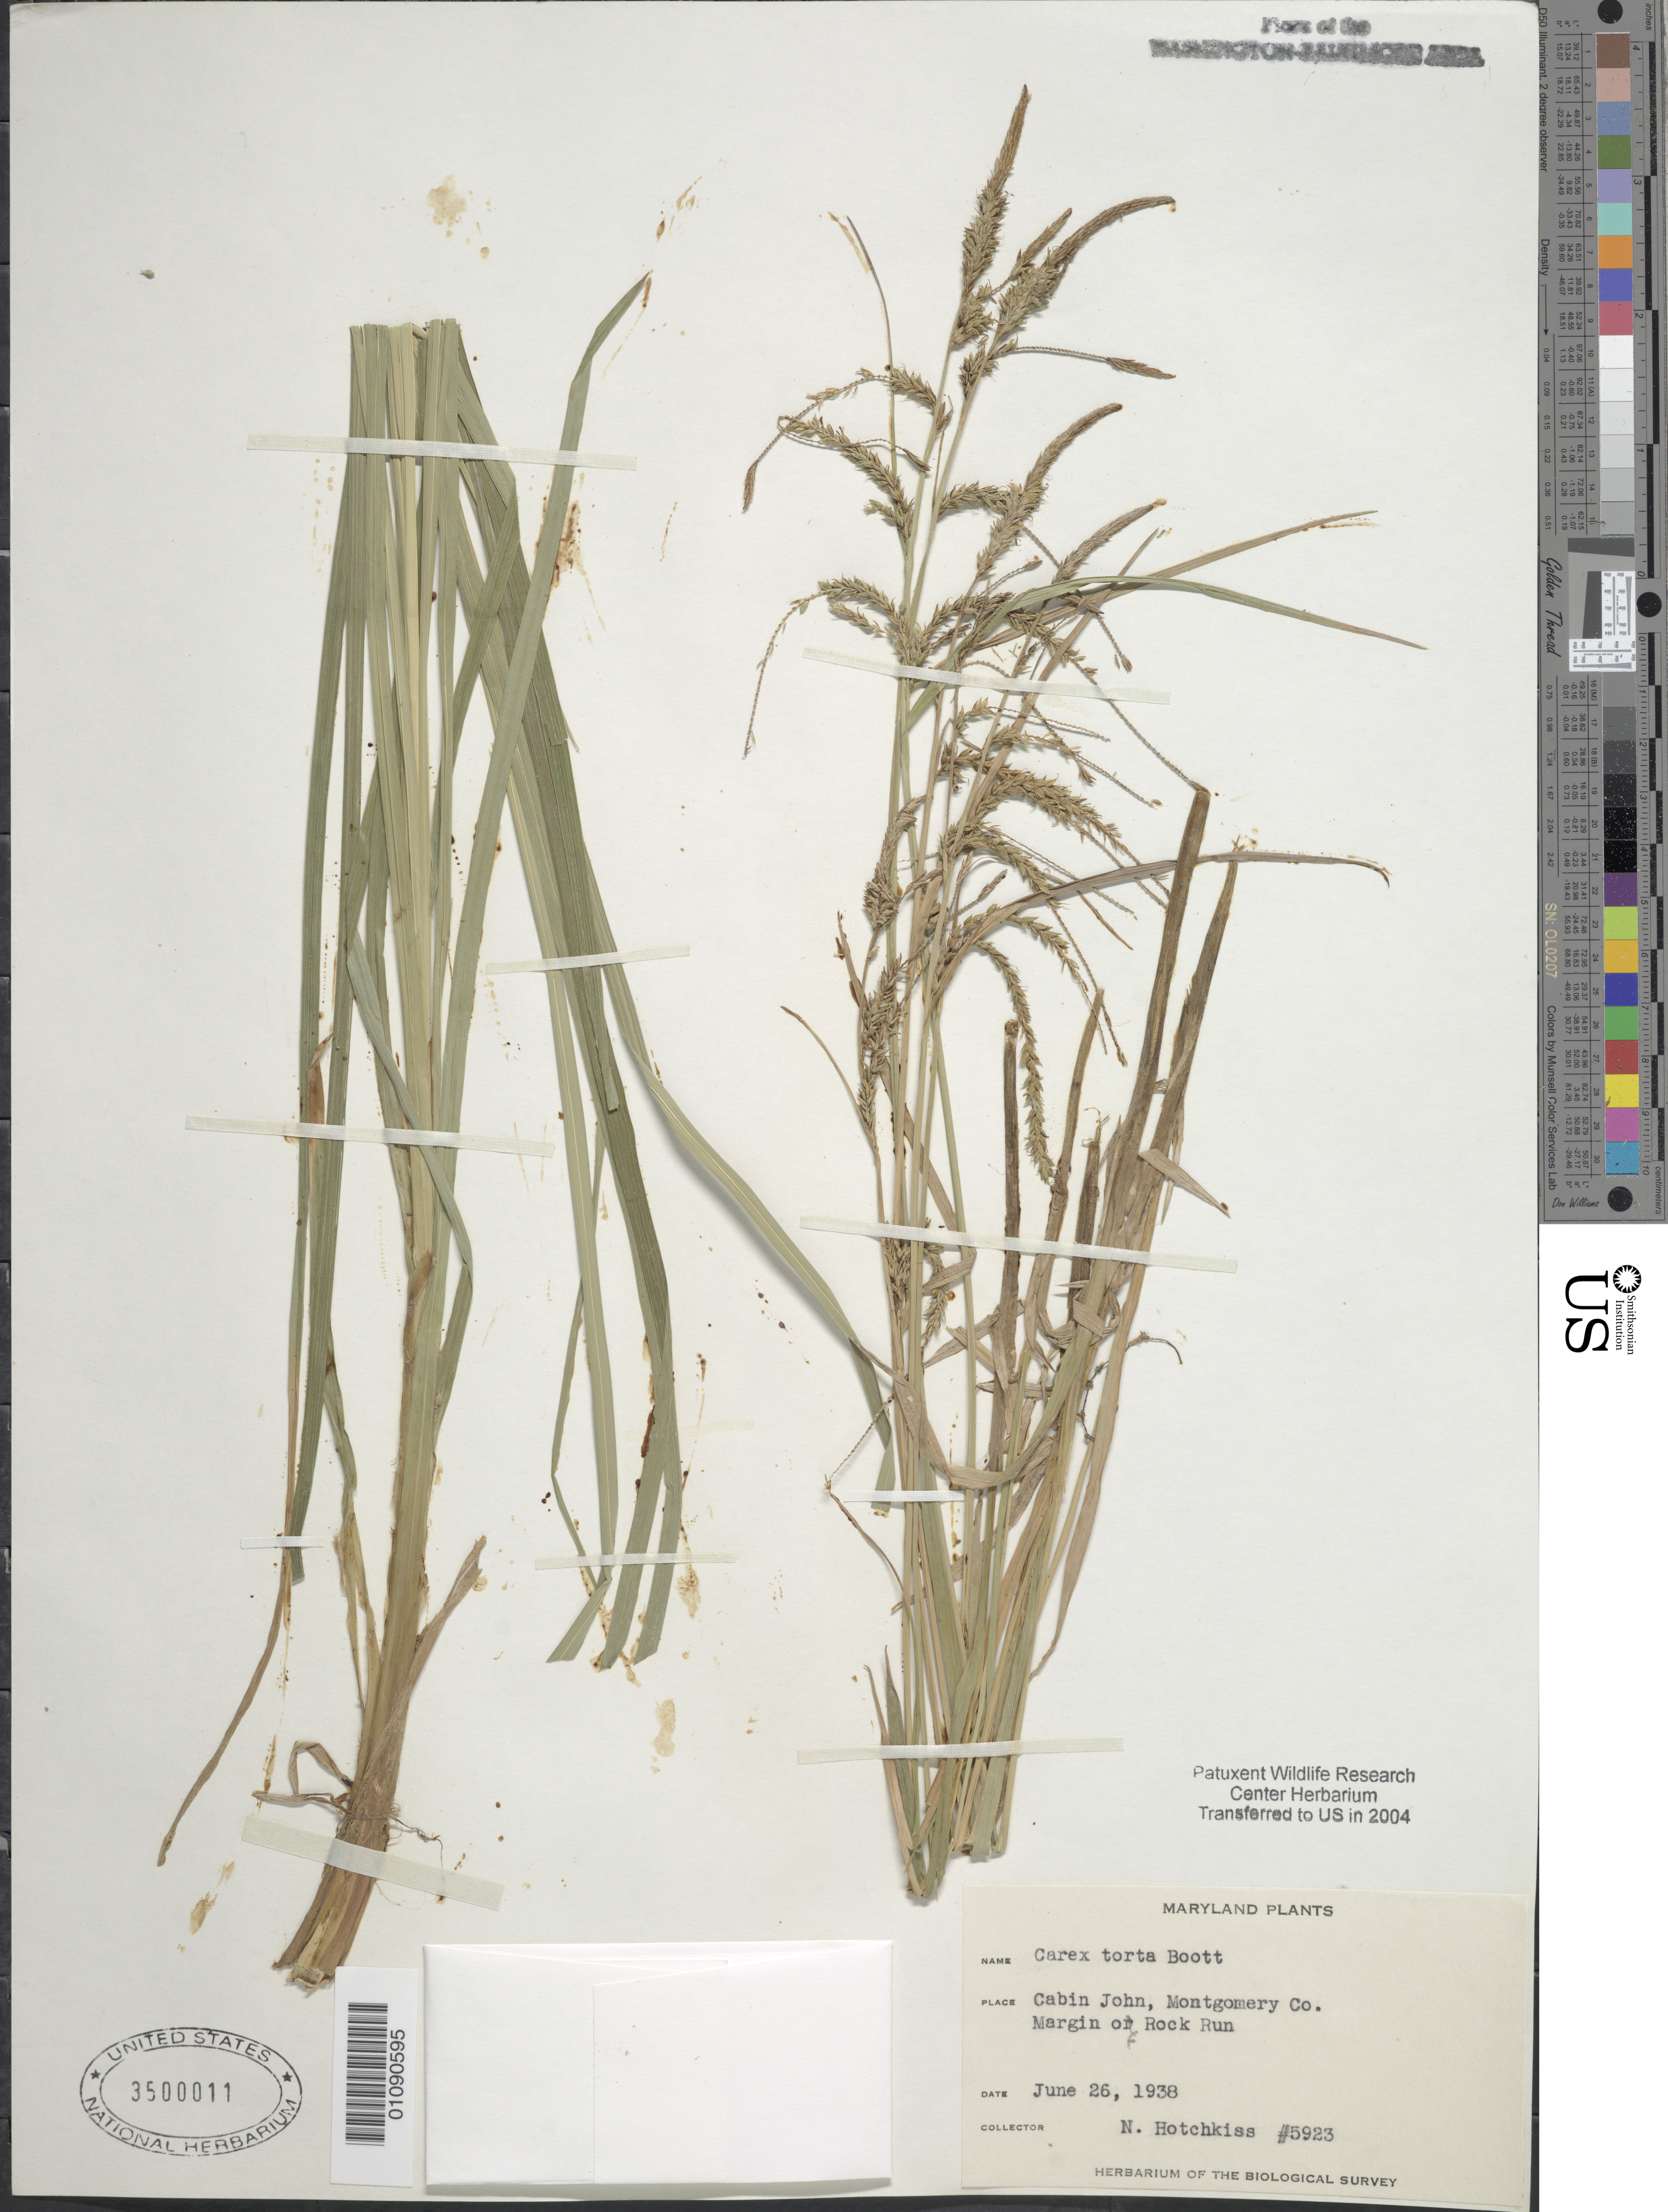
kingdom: Plantae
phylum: Tracheophyta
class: Liliopsida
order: Poales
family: Cyperaceae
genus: Carex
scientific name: Carex torta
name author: Boott ex Tuck.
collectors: N. Hotchkiss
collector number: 5923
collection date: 1938-06-26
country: United States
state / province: Maryland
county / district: Montgomery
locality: Margin of Rock Run. Cabin John.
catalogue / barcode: US 3500011